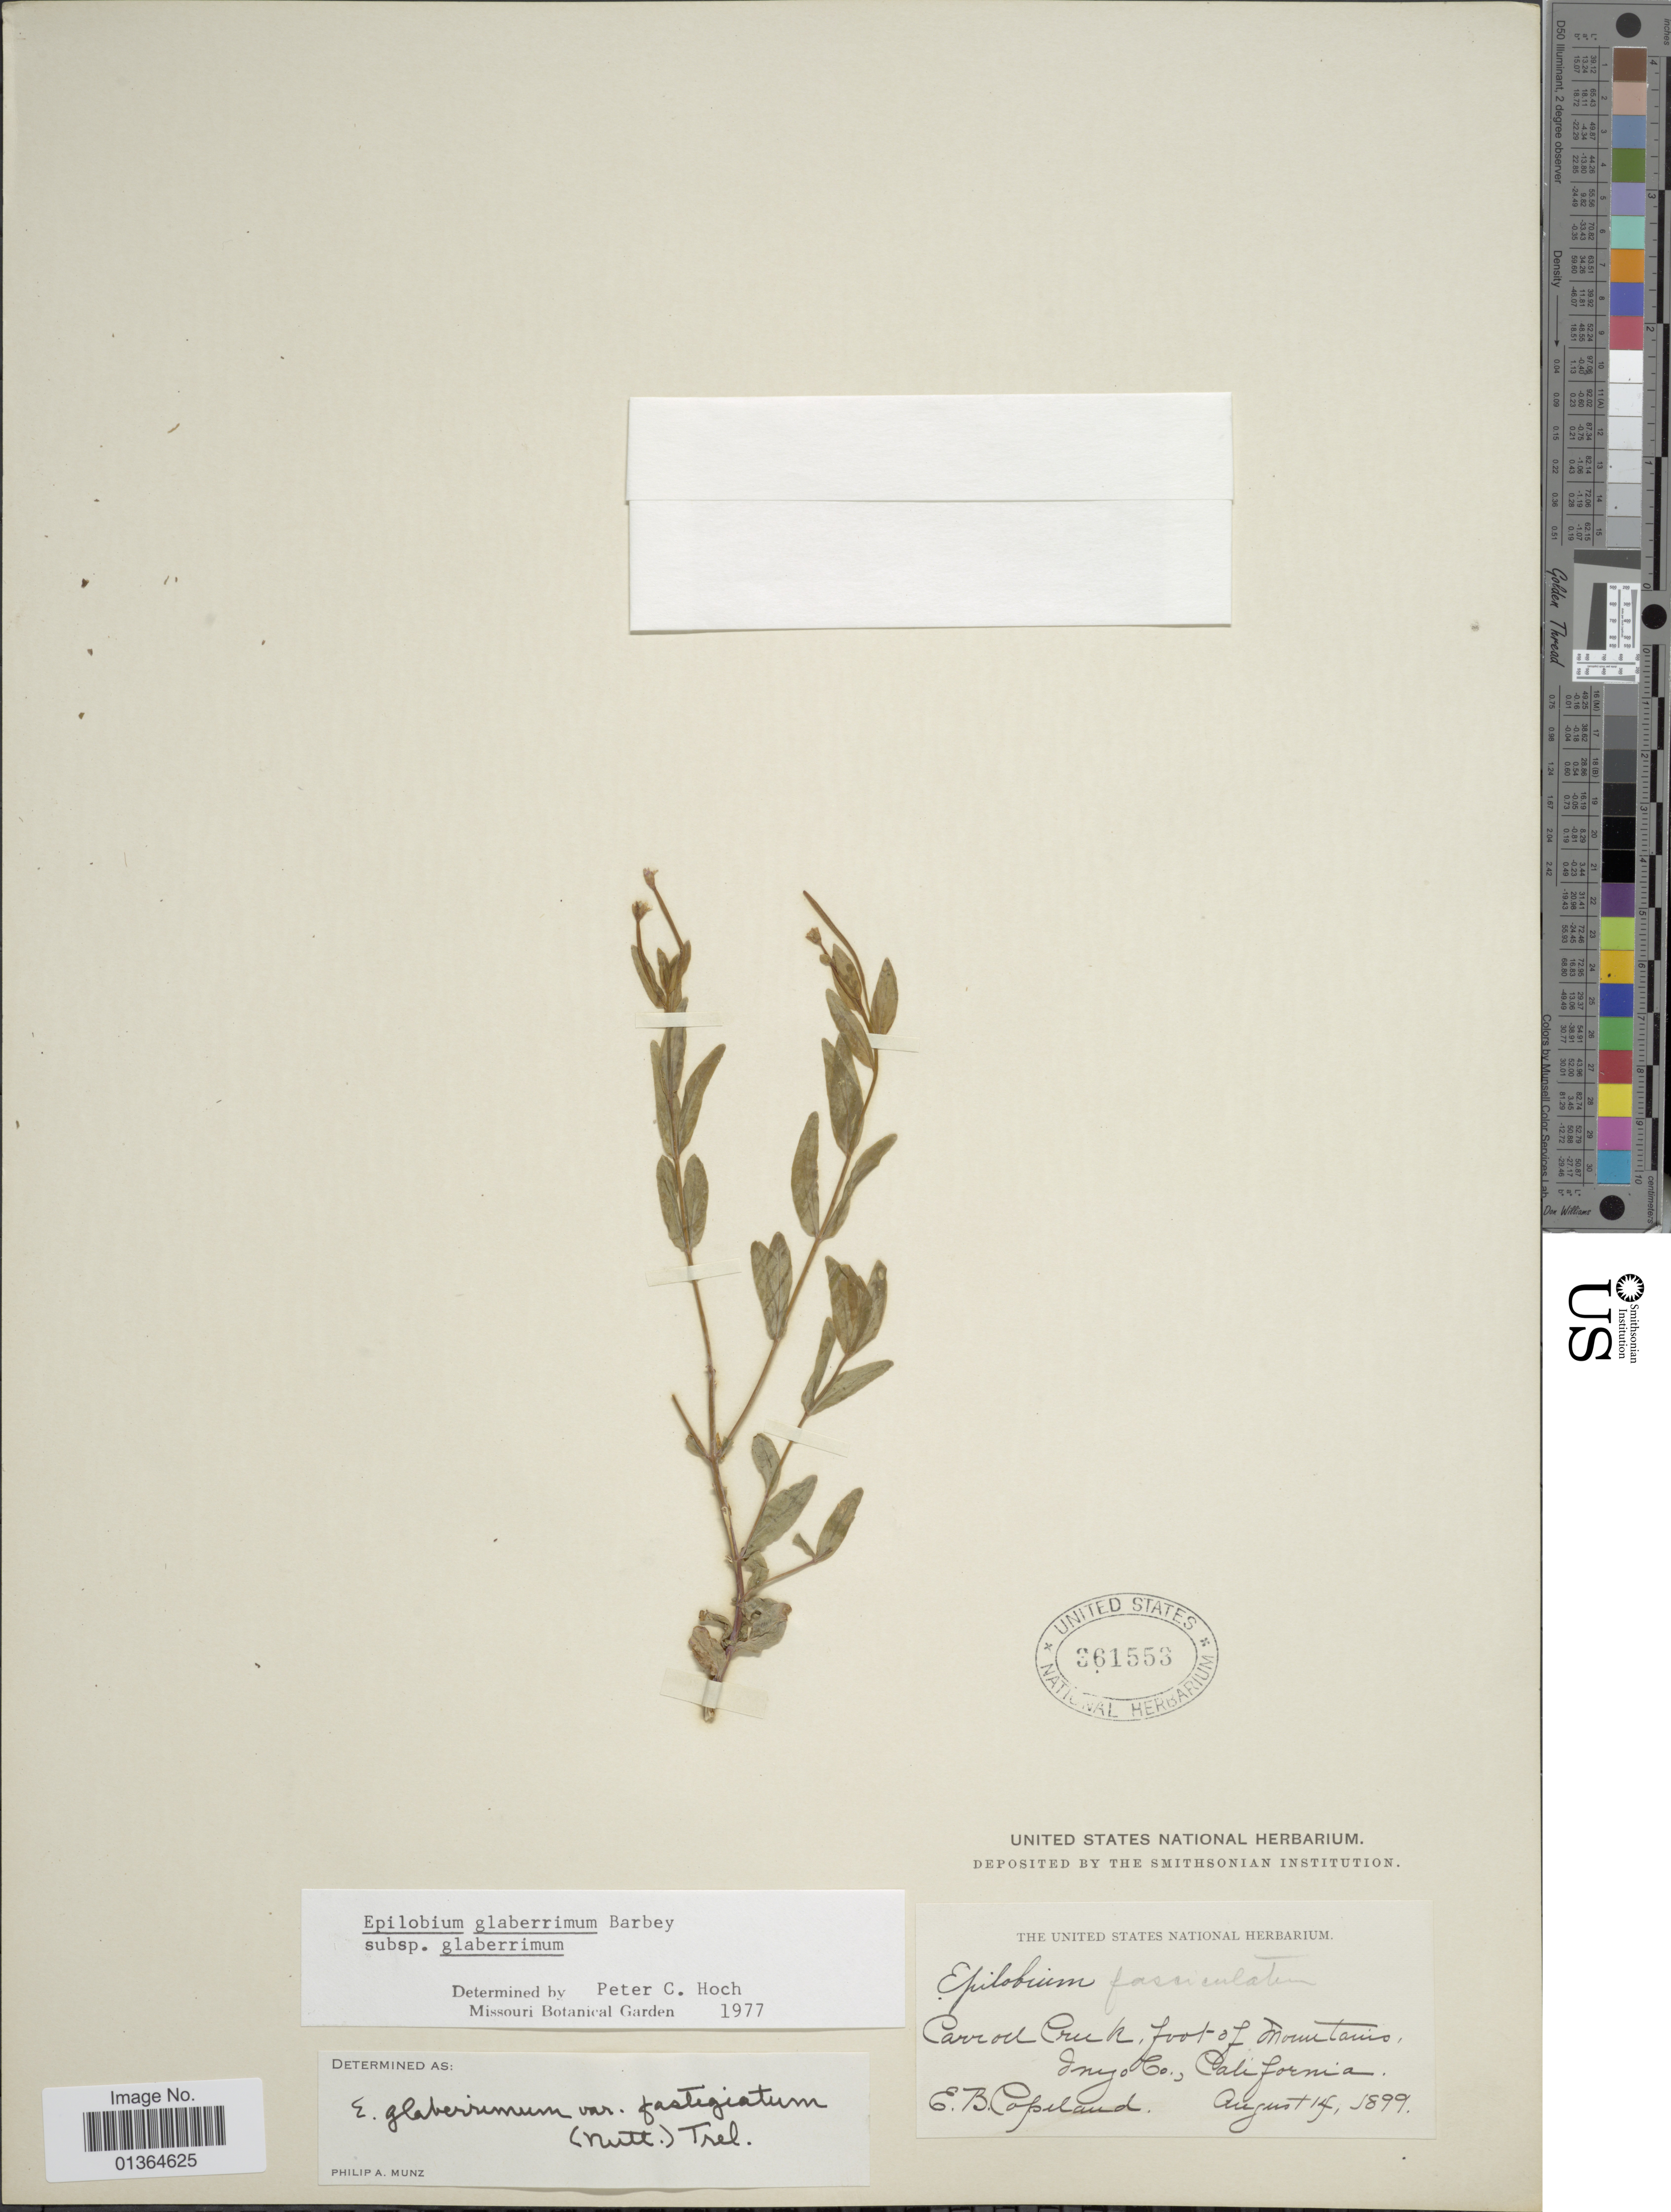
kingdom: Plantae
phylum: Tracheophyta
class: Magnoliopsida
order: Myrtales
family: Onagraceae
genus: Epilobium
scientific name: Epilobium glaberrimum subsp. glaberrimum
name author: Barbey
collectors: E. B. Copeland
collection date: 1899-08-14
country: United States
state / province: California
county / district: Inyo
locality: Carroll Creek, foot of mountains, Inyo Co.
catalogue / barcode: US 361553